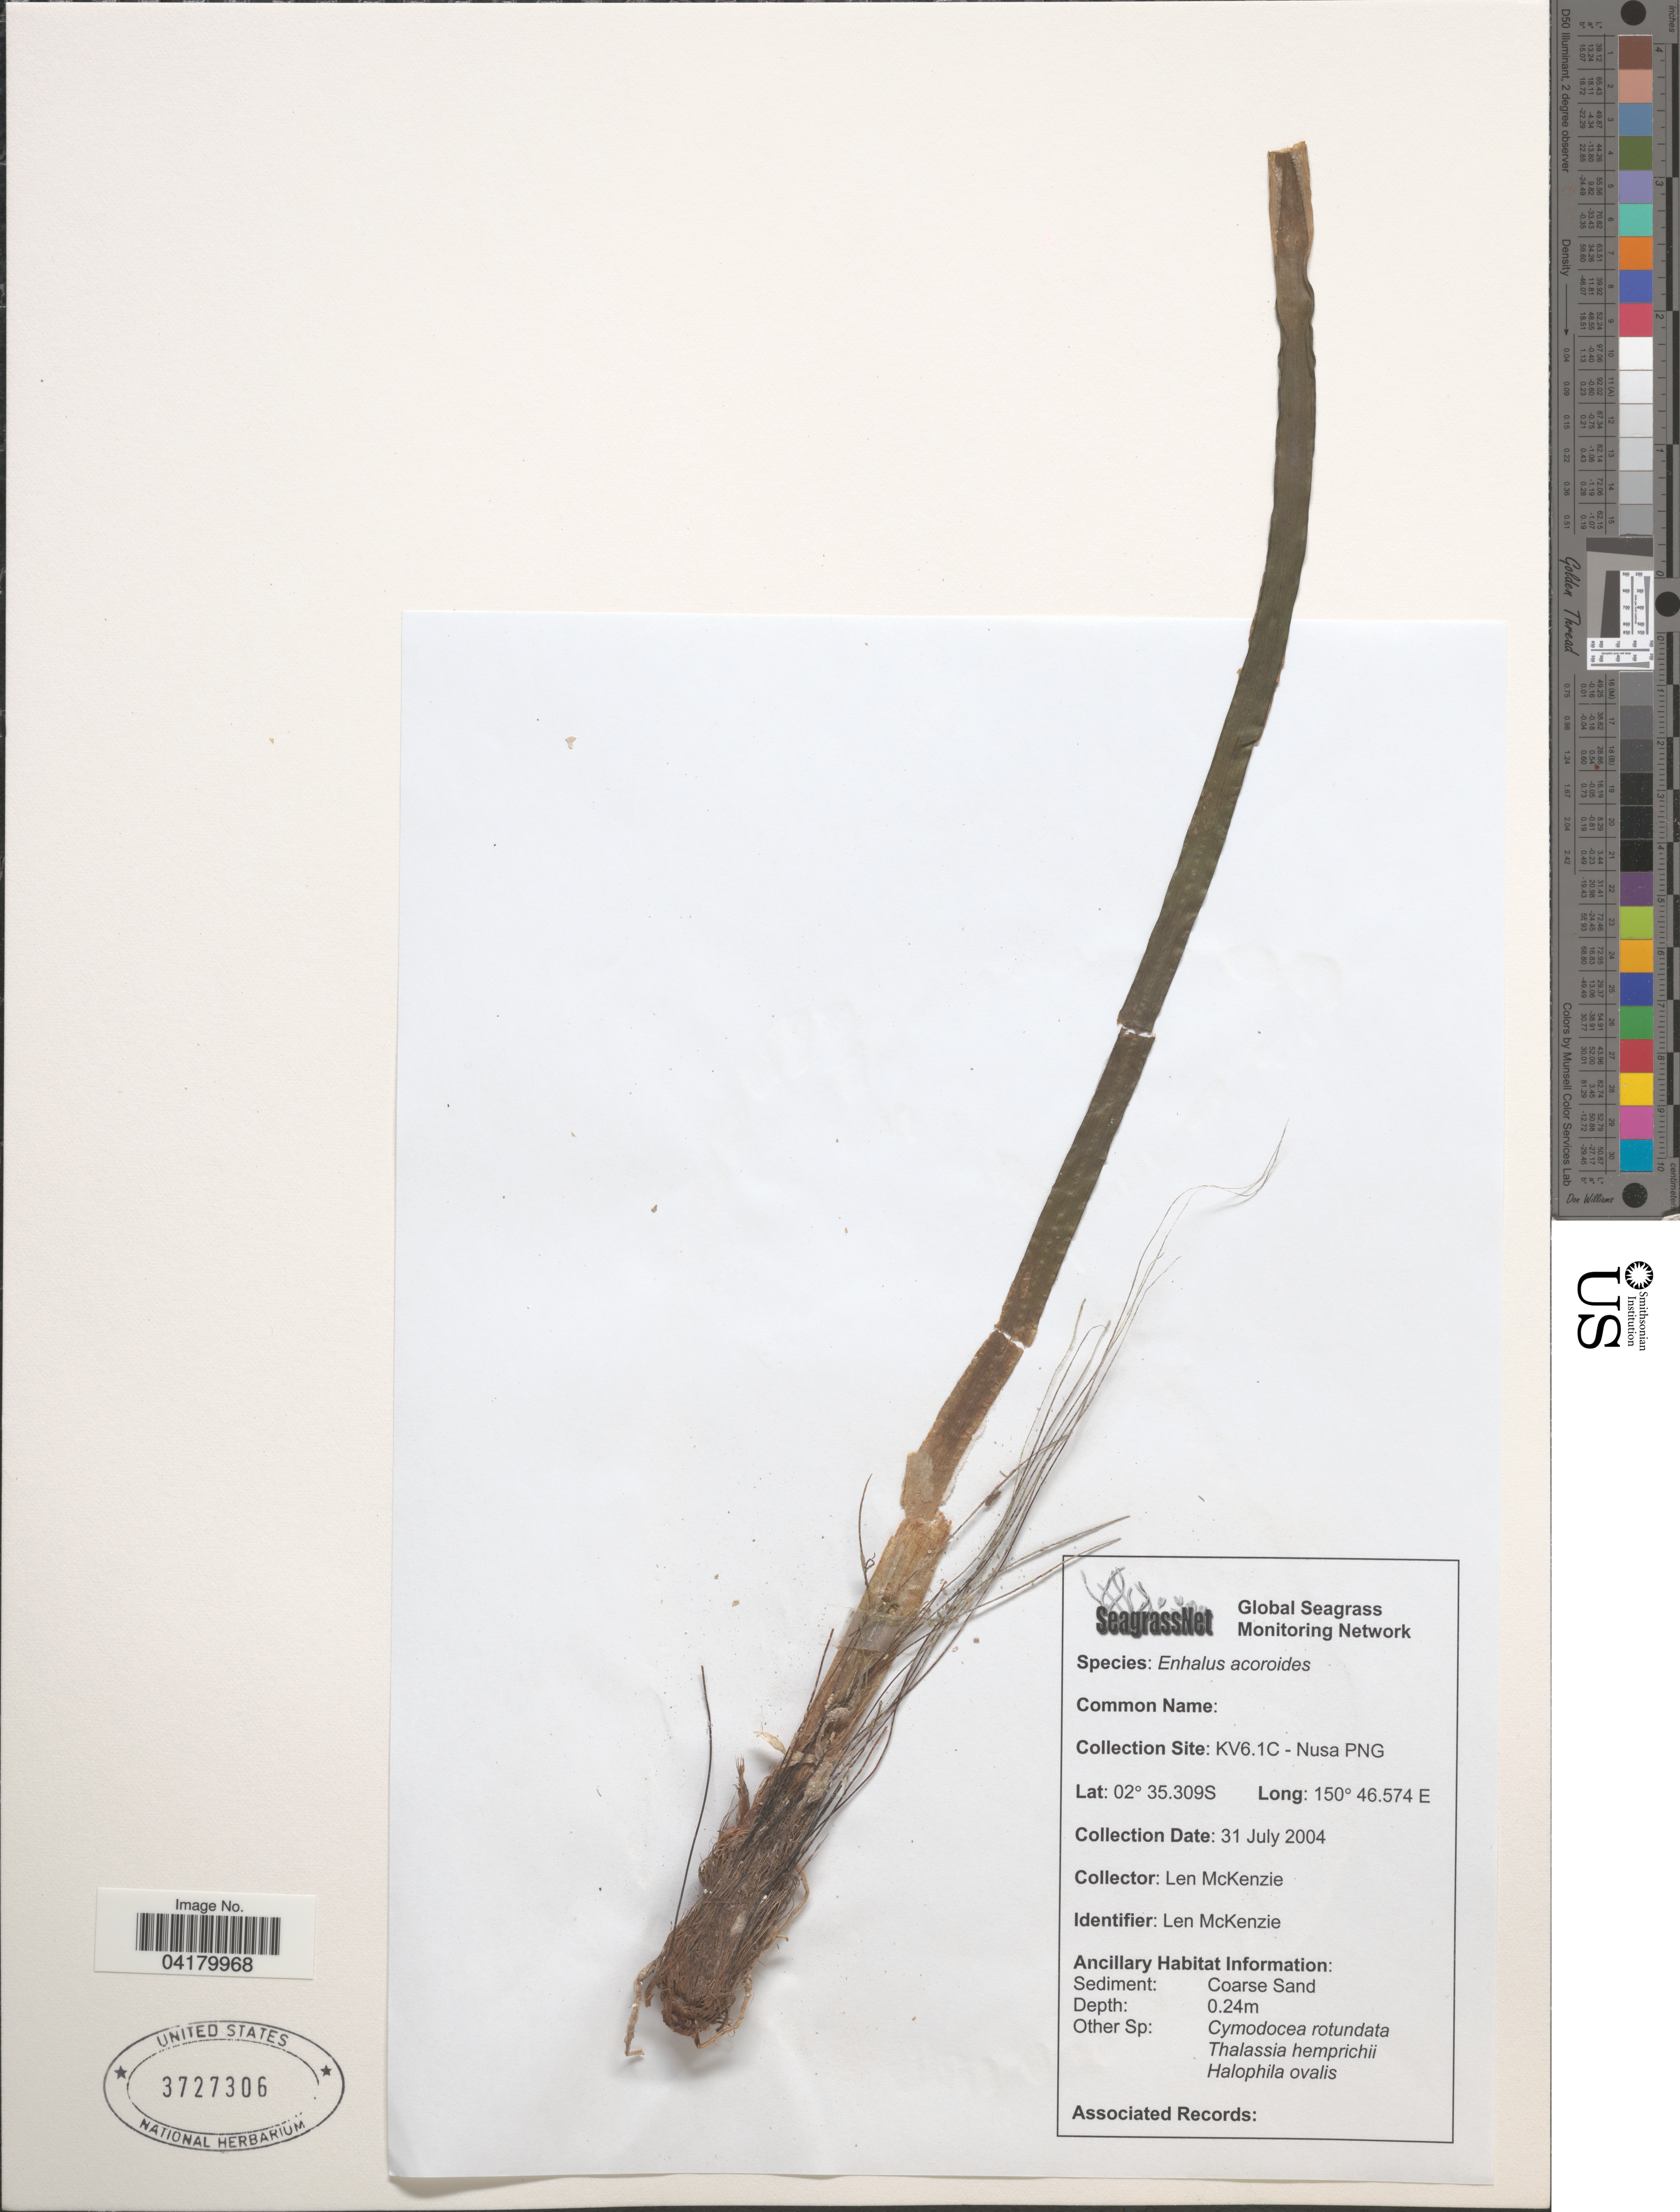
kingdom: Plantae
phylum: Tracheophyta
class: Liliopsida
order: Alismatales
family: Hydrocharitaceae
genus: Enhalus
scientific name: Enhalus acoroides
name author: (L. f.) Royle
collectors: L. McKenzie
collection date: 2004-07-31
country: Papua New Guinea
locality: Collection Site: KV6.1C - Nusa PNG.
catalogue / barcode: US 3727306